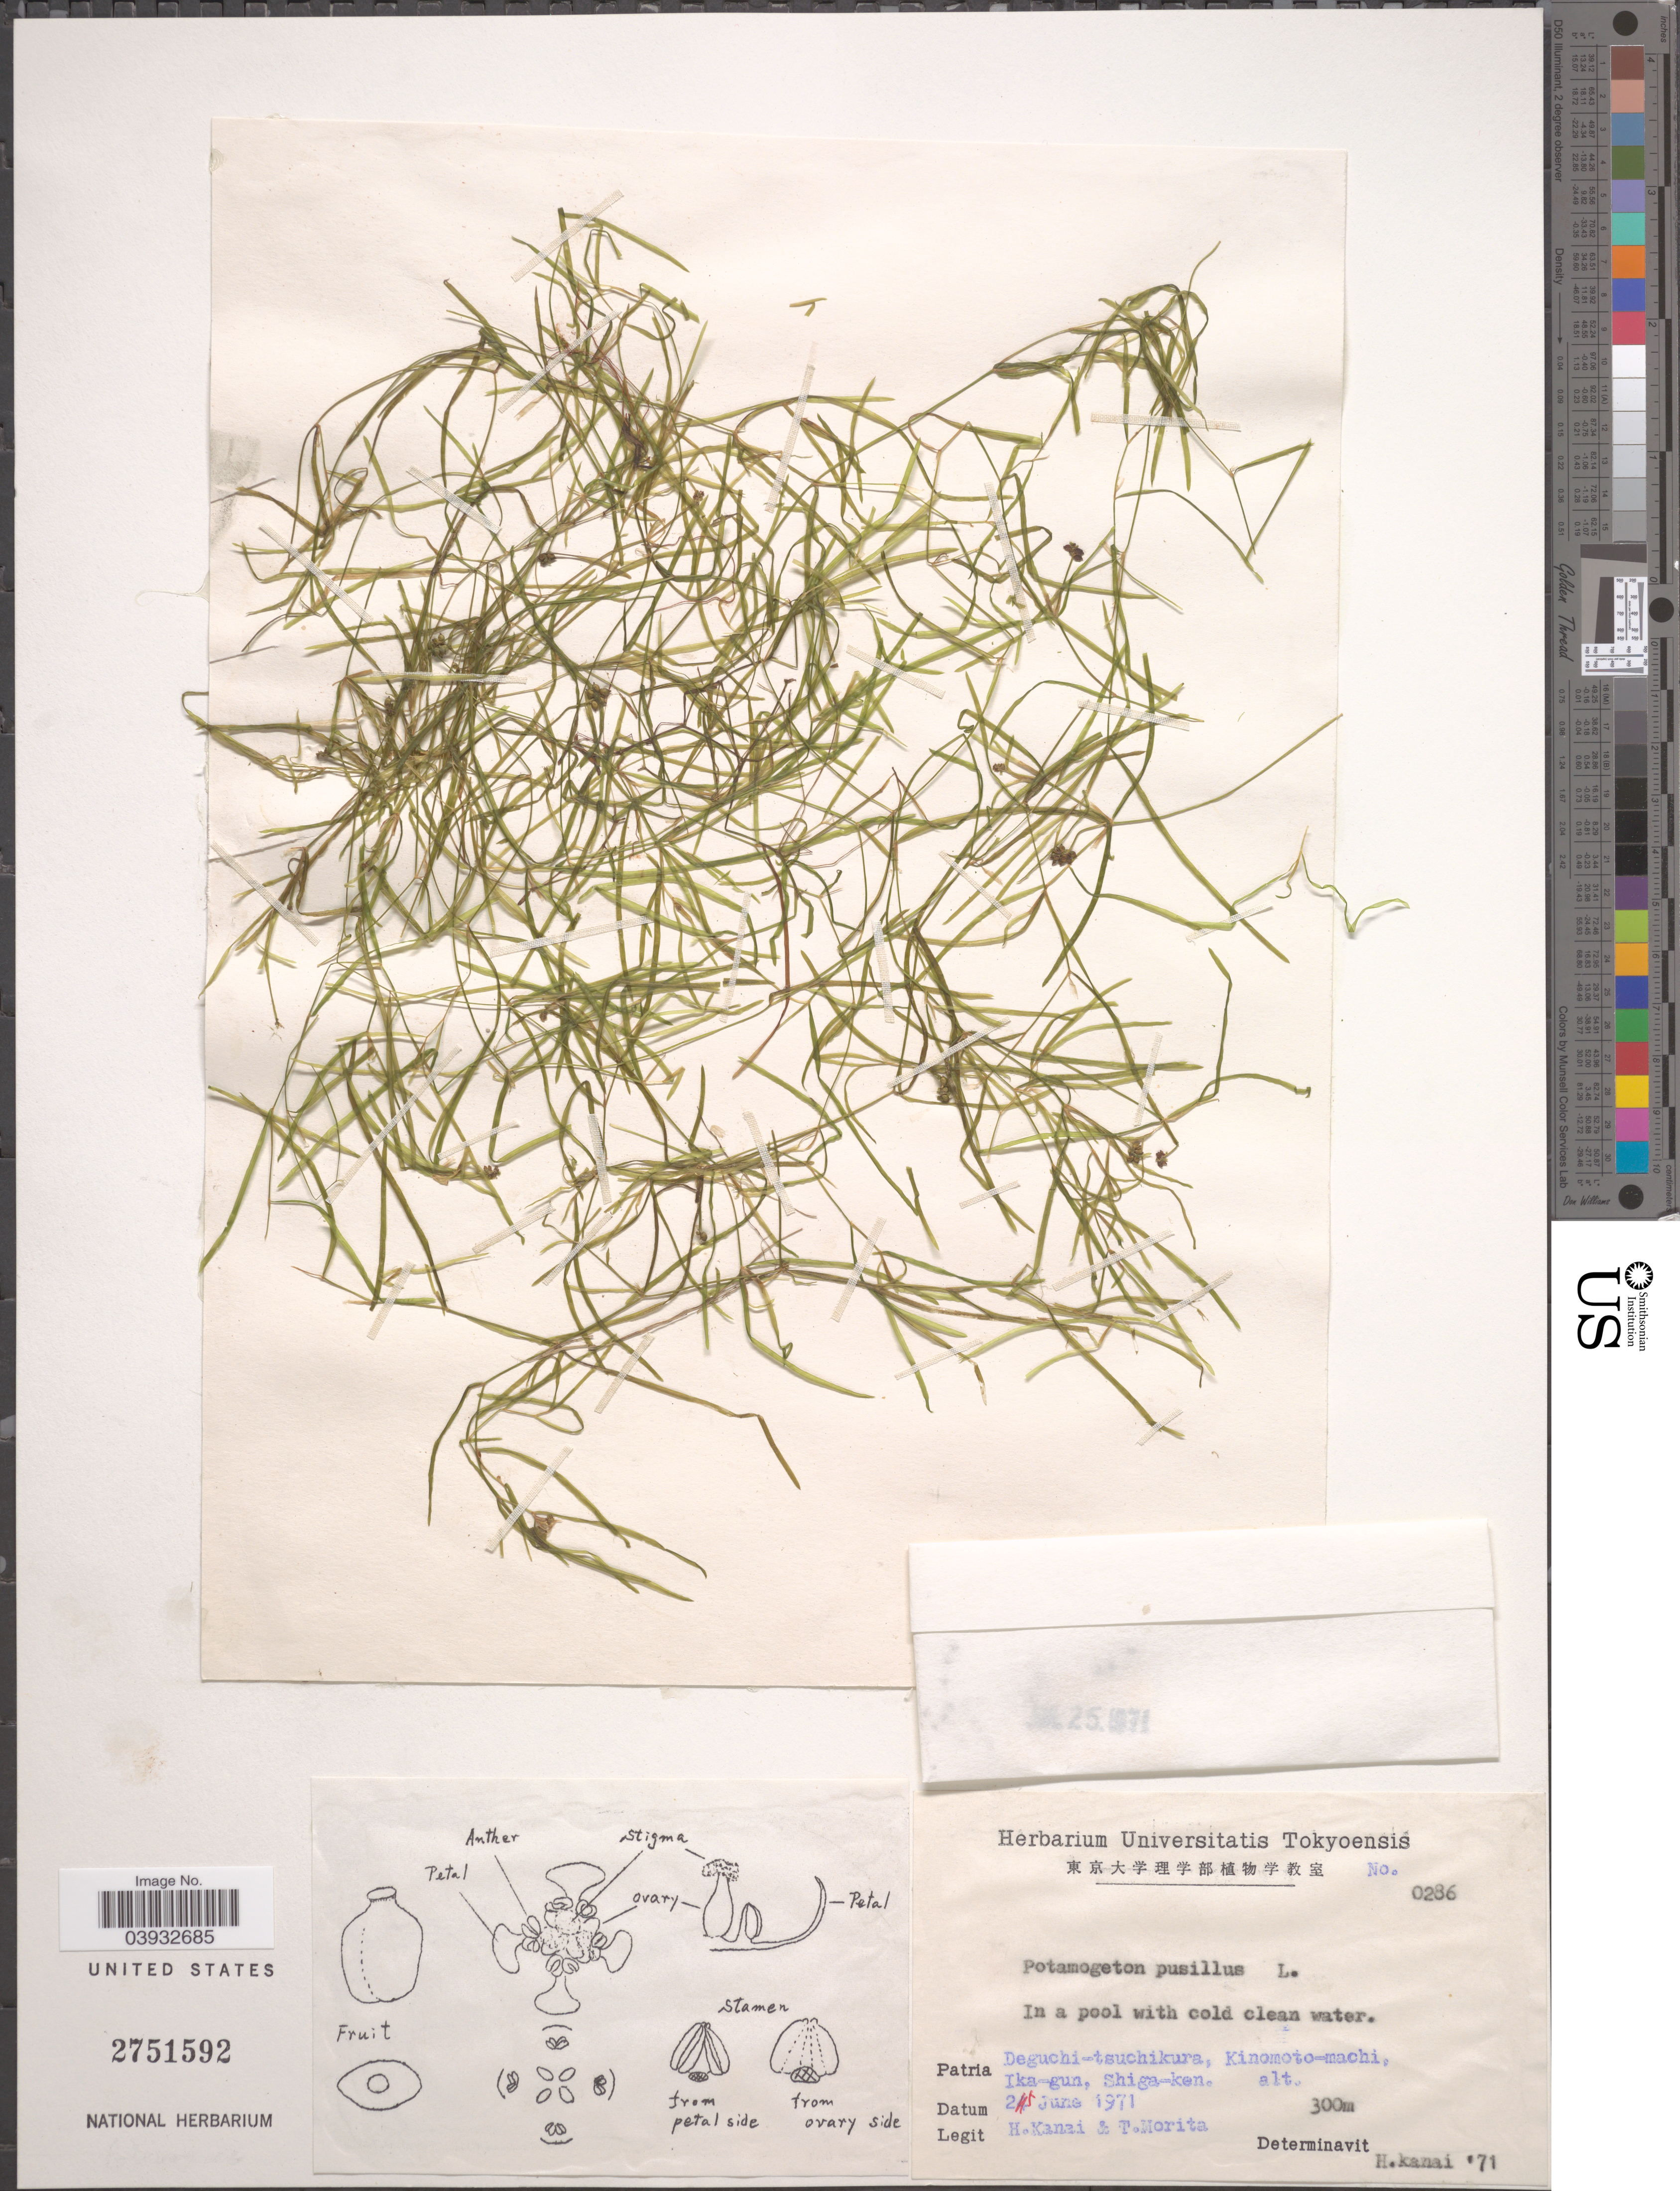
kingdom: Plantae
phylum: Tracheophyta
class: Liliopsida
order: Alismatales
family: Potamogetonaceae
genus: Potamogeton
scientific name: Potamogeton pusillus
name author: L.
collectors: H. Kanai & T. Morita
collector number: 0286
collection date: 1971-06-25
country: Japan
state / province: Siga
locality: Deguchi-tsuchikura, Kinomoto-machi, Ika-gun, Shiga-ken.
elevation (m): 300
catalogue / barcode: US 2751592